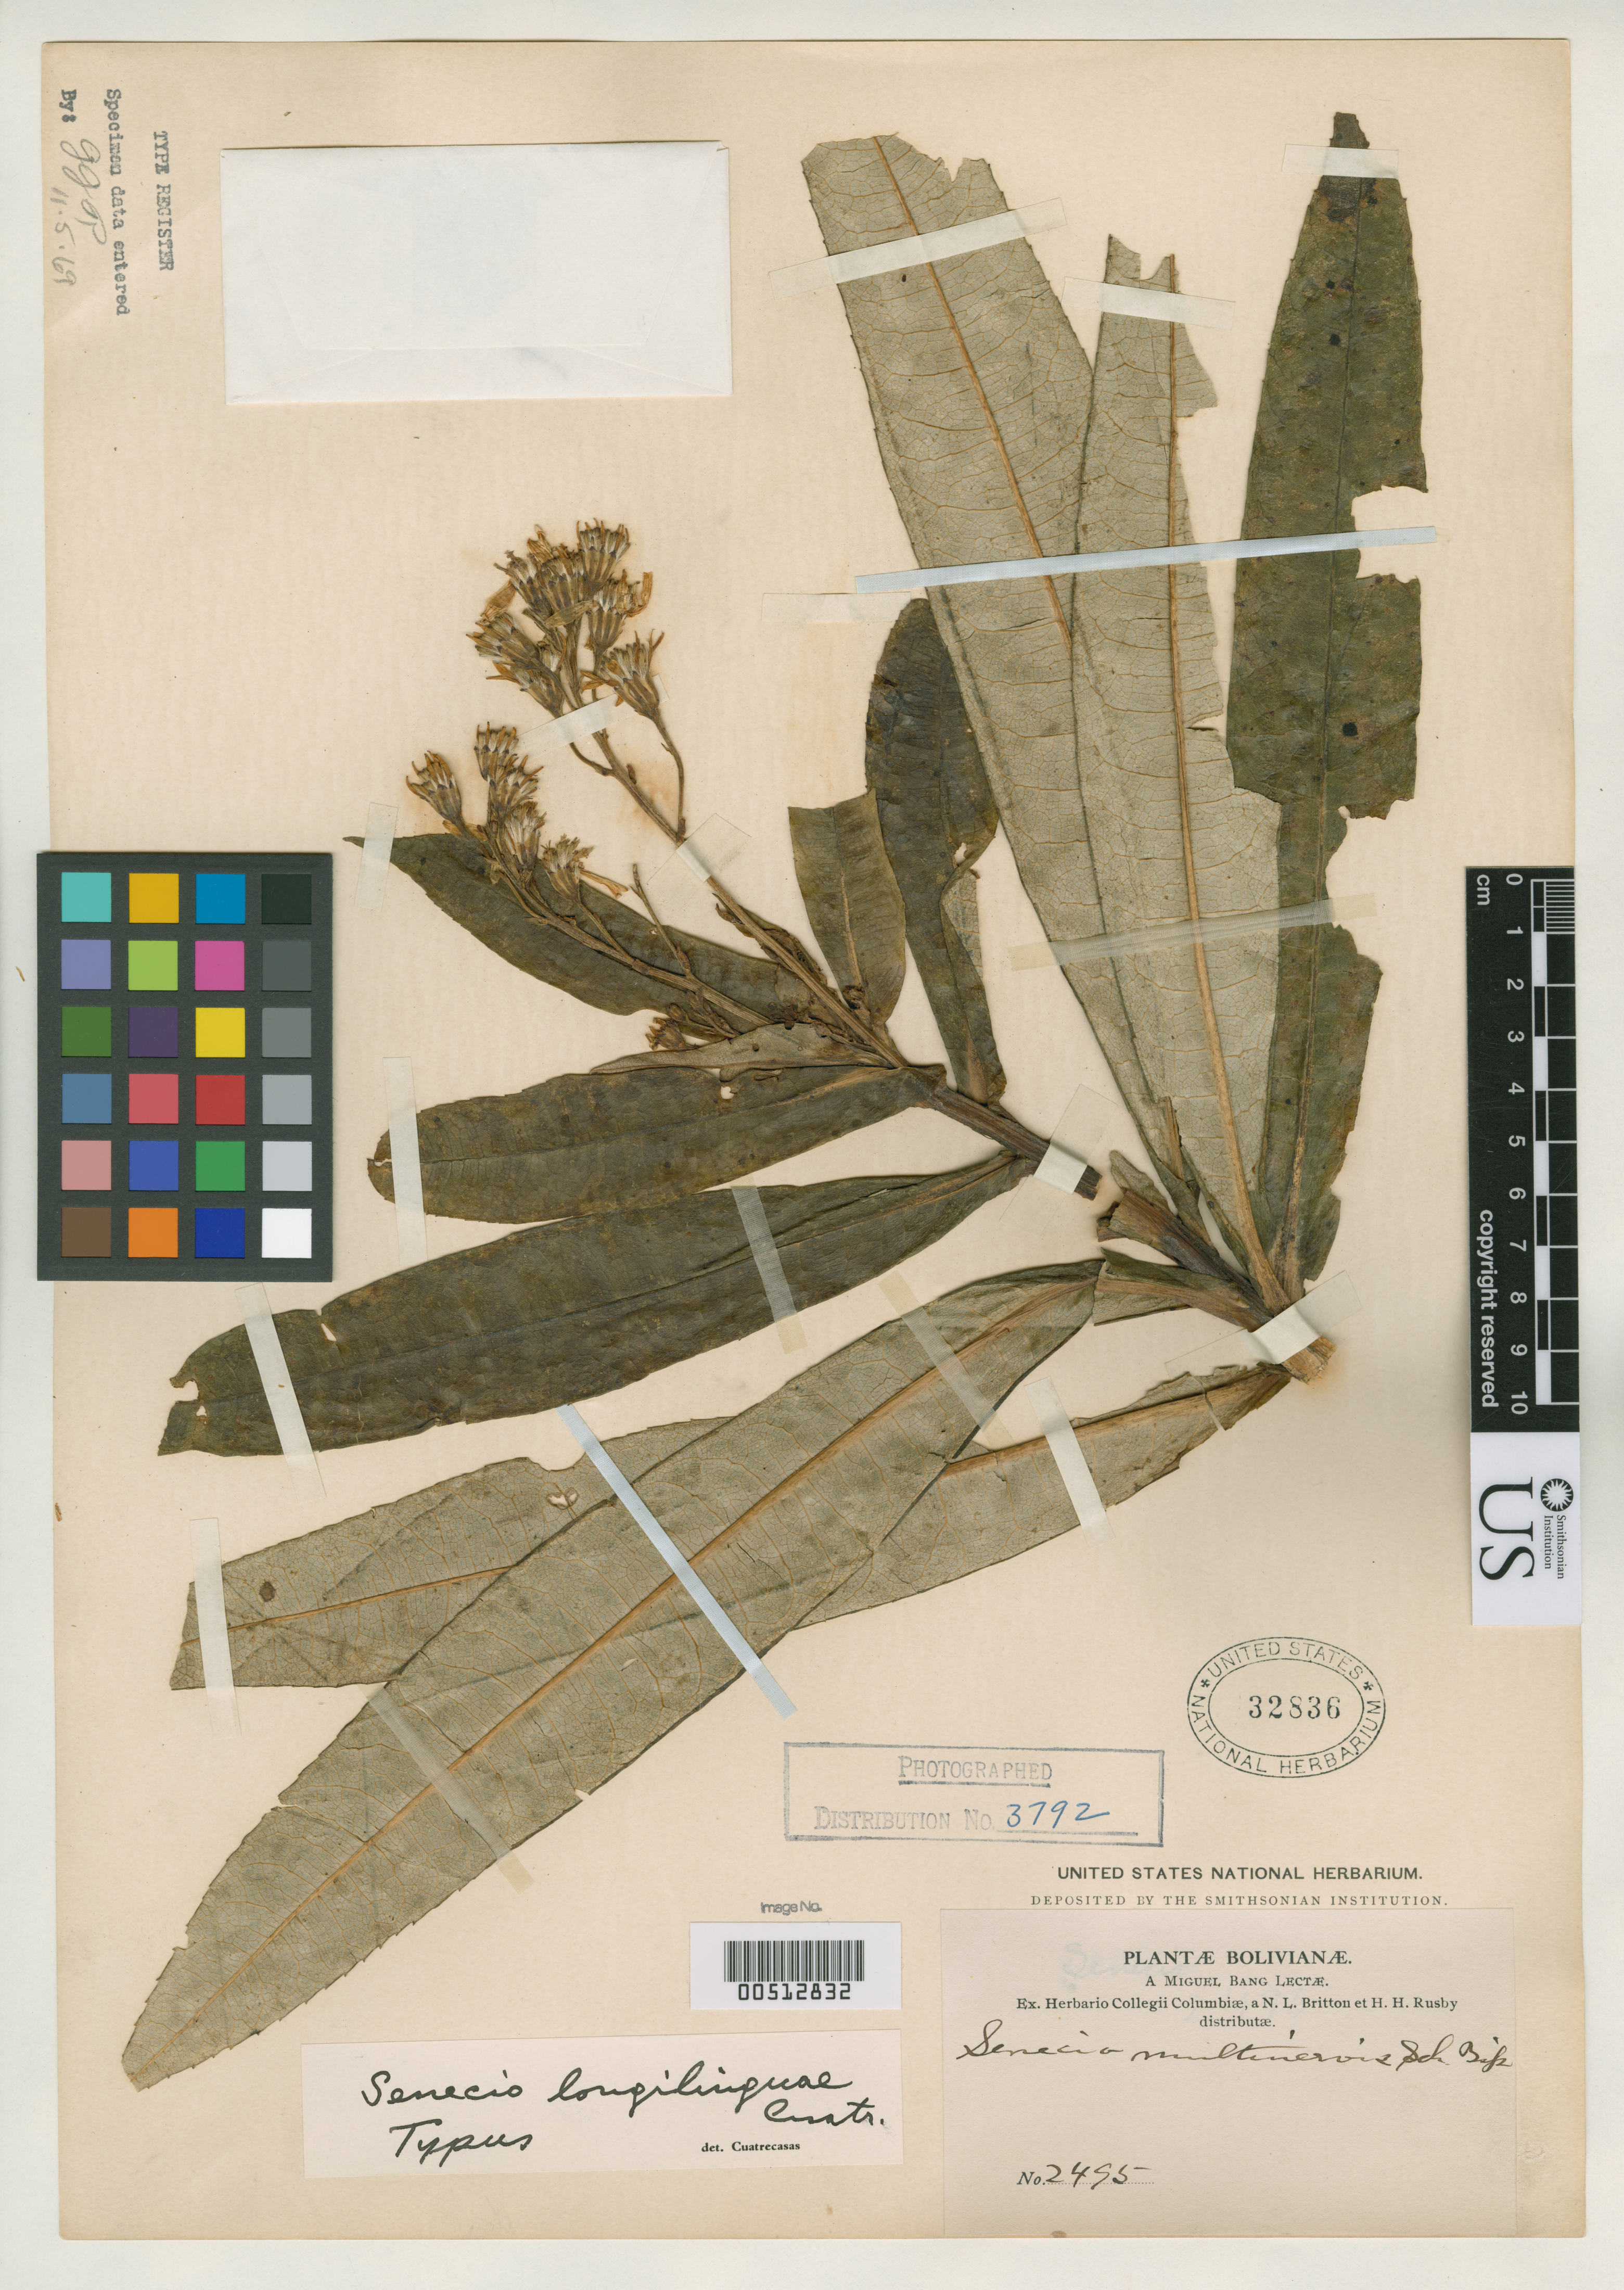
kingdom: Plantae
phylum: Tracheophyta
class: Magnoliopsida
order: Asterales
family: Asteraceae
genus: Senecio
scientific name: Senecio longilinguae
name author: Cuatrec.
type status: Holotype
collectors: M. Bang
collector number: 2495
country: Bolivia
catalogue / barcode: US 32836